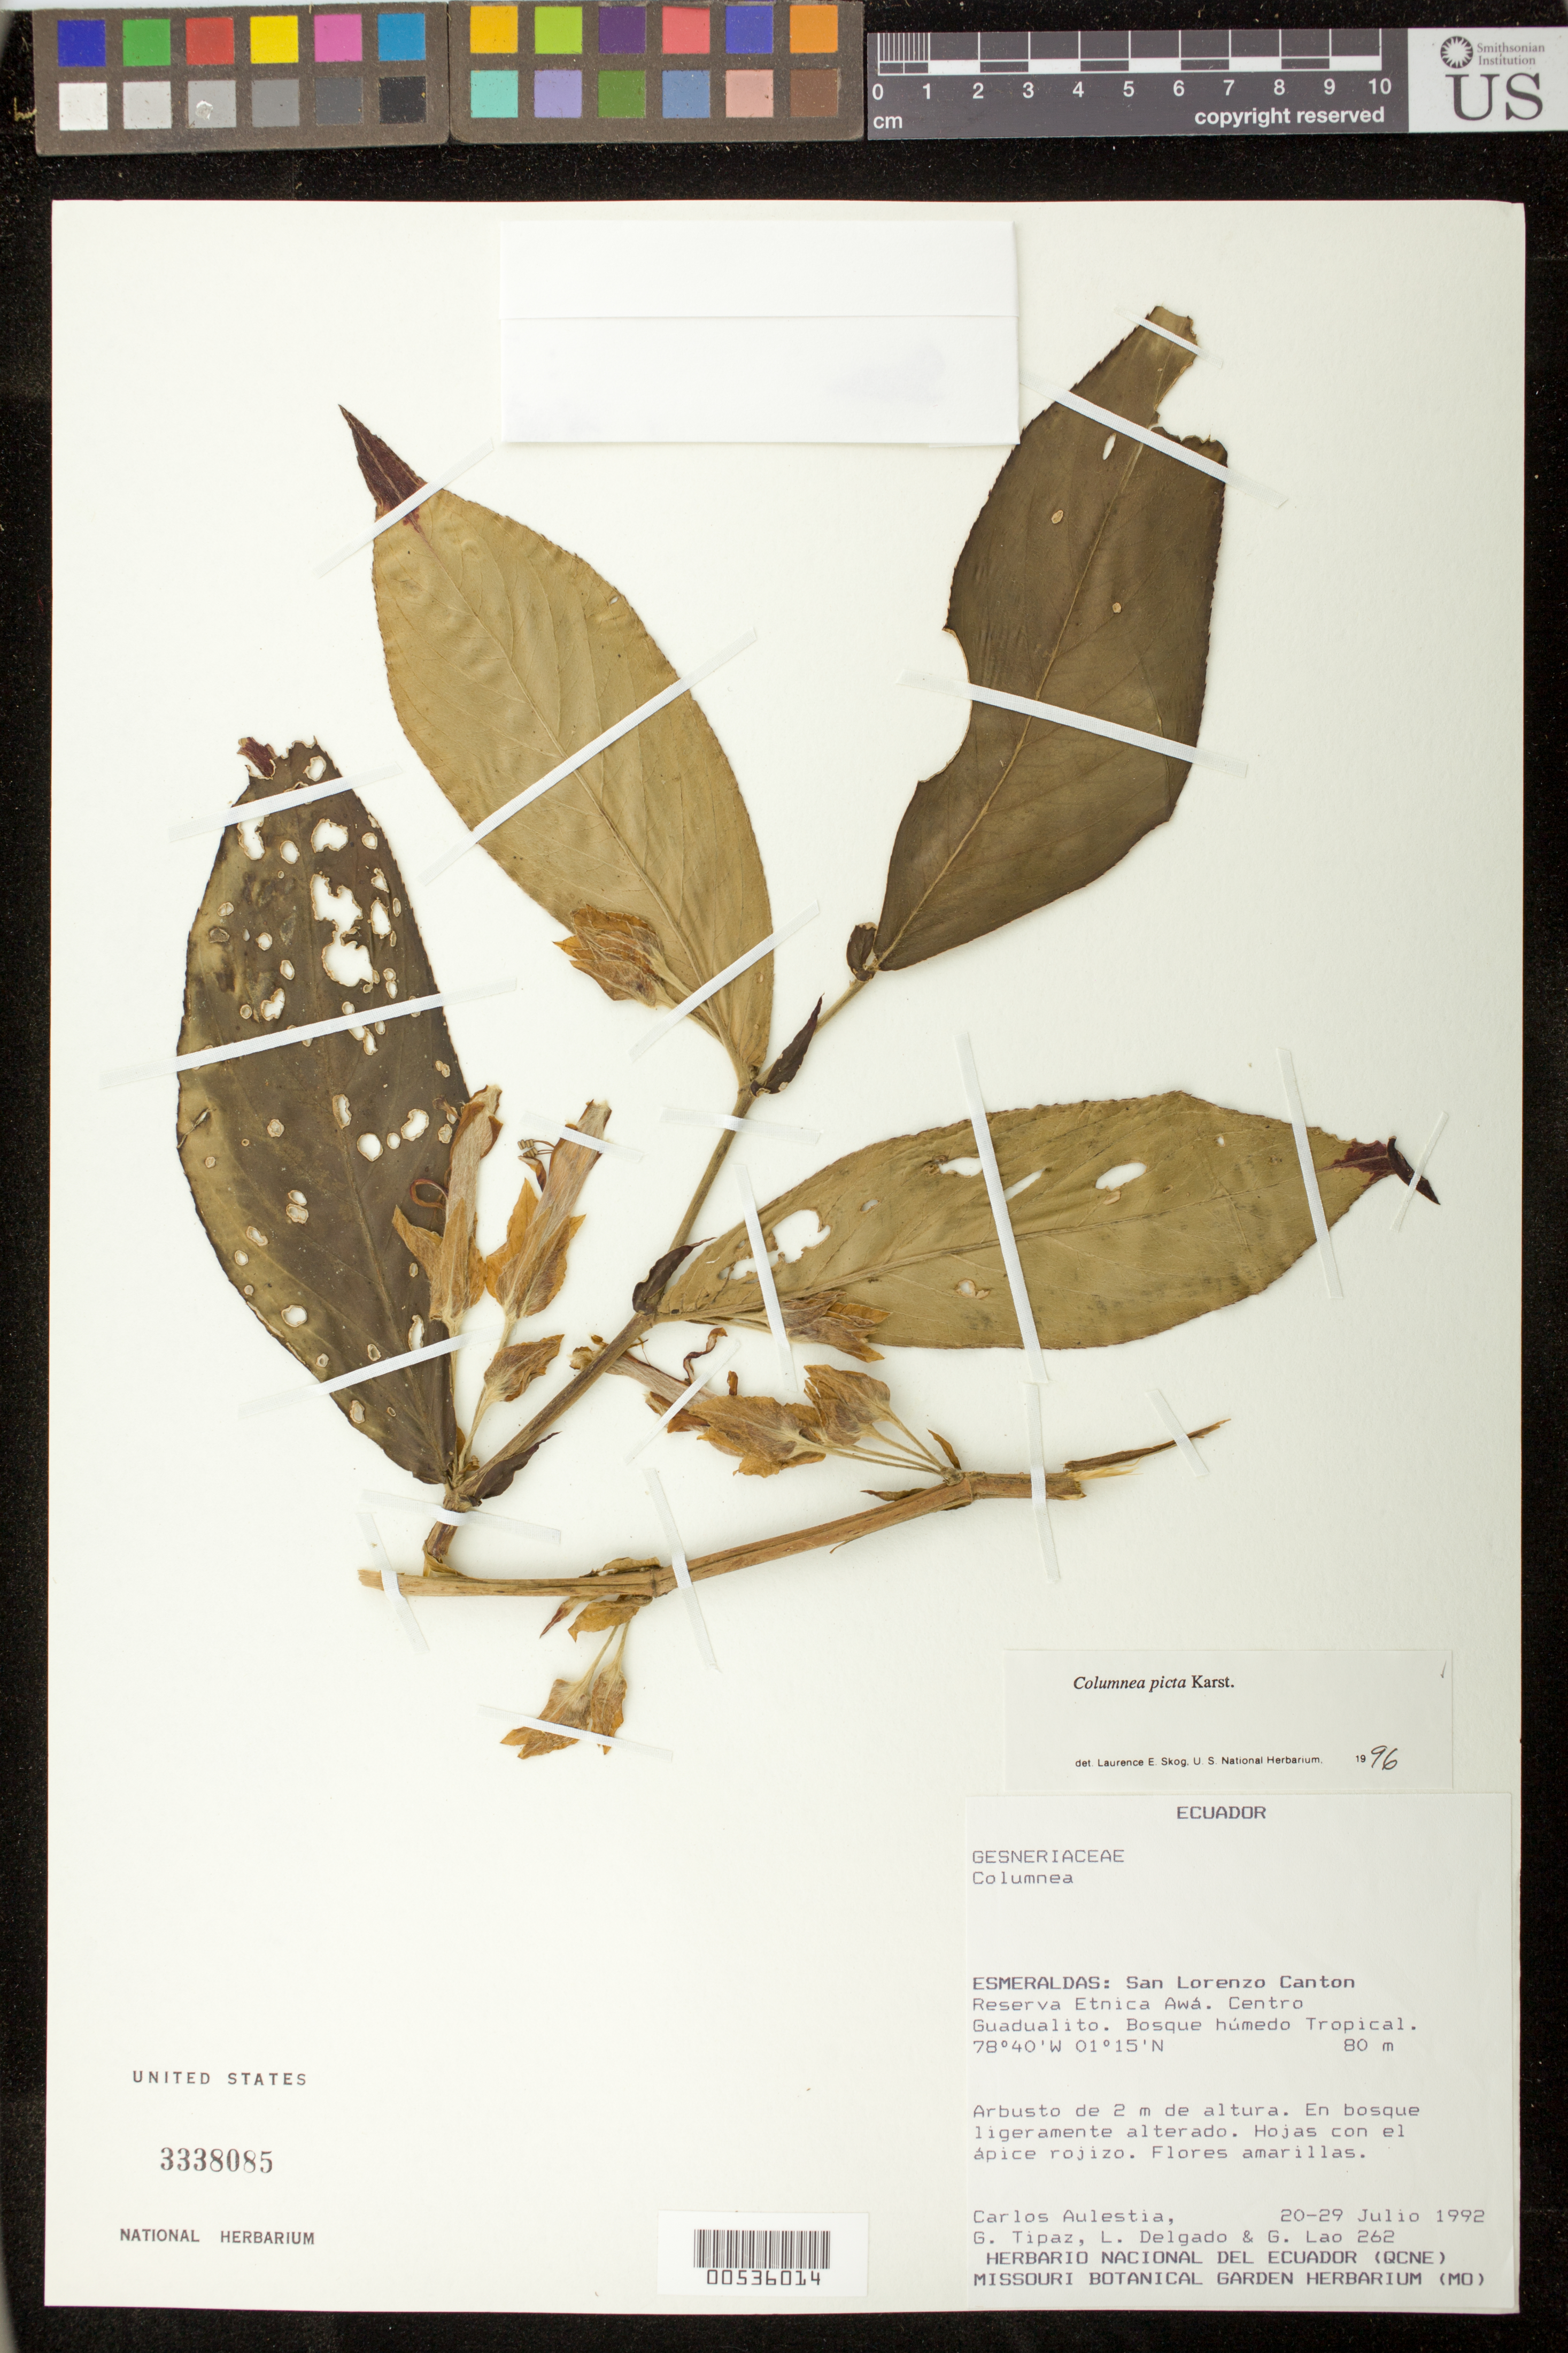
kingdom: Plantae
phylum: Tracheophyta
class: Magnoliopsida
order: Lamiales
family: Gesneriaceae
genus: Columnea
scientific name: Columnea karsteniana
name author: Singh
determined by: Skog, Laurence E.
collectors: C. Aulestia, G. Tipaz, L. Delgado V. & G. Lao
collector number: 262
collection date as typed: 20-29 Jul 1992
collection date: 1992-07-20/1992-07-29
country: Ecuador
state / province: Esmeraldas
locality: San Lorenzo Cantón, Reserva Etnica Awá. Centro Guadualito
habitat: Bosque húmedo Tropical; en bosque ligeramente alterado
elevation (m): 80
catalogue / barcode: US 3338085